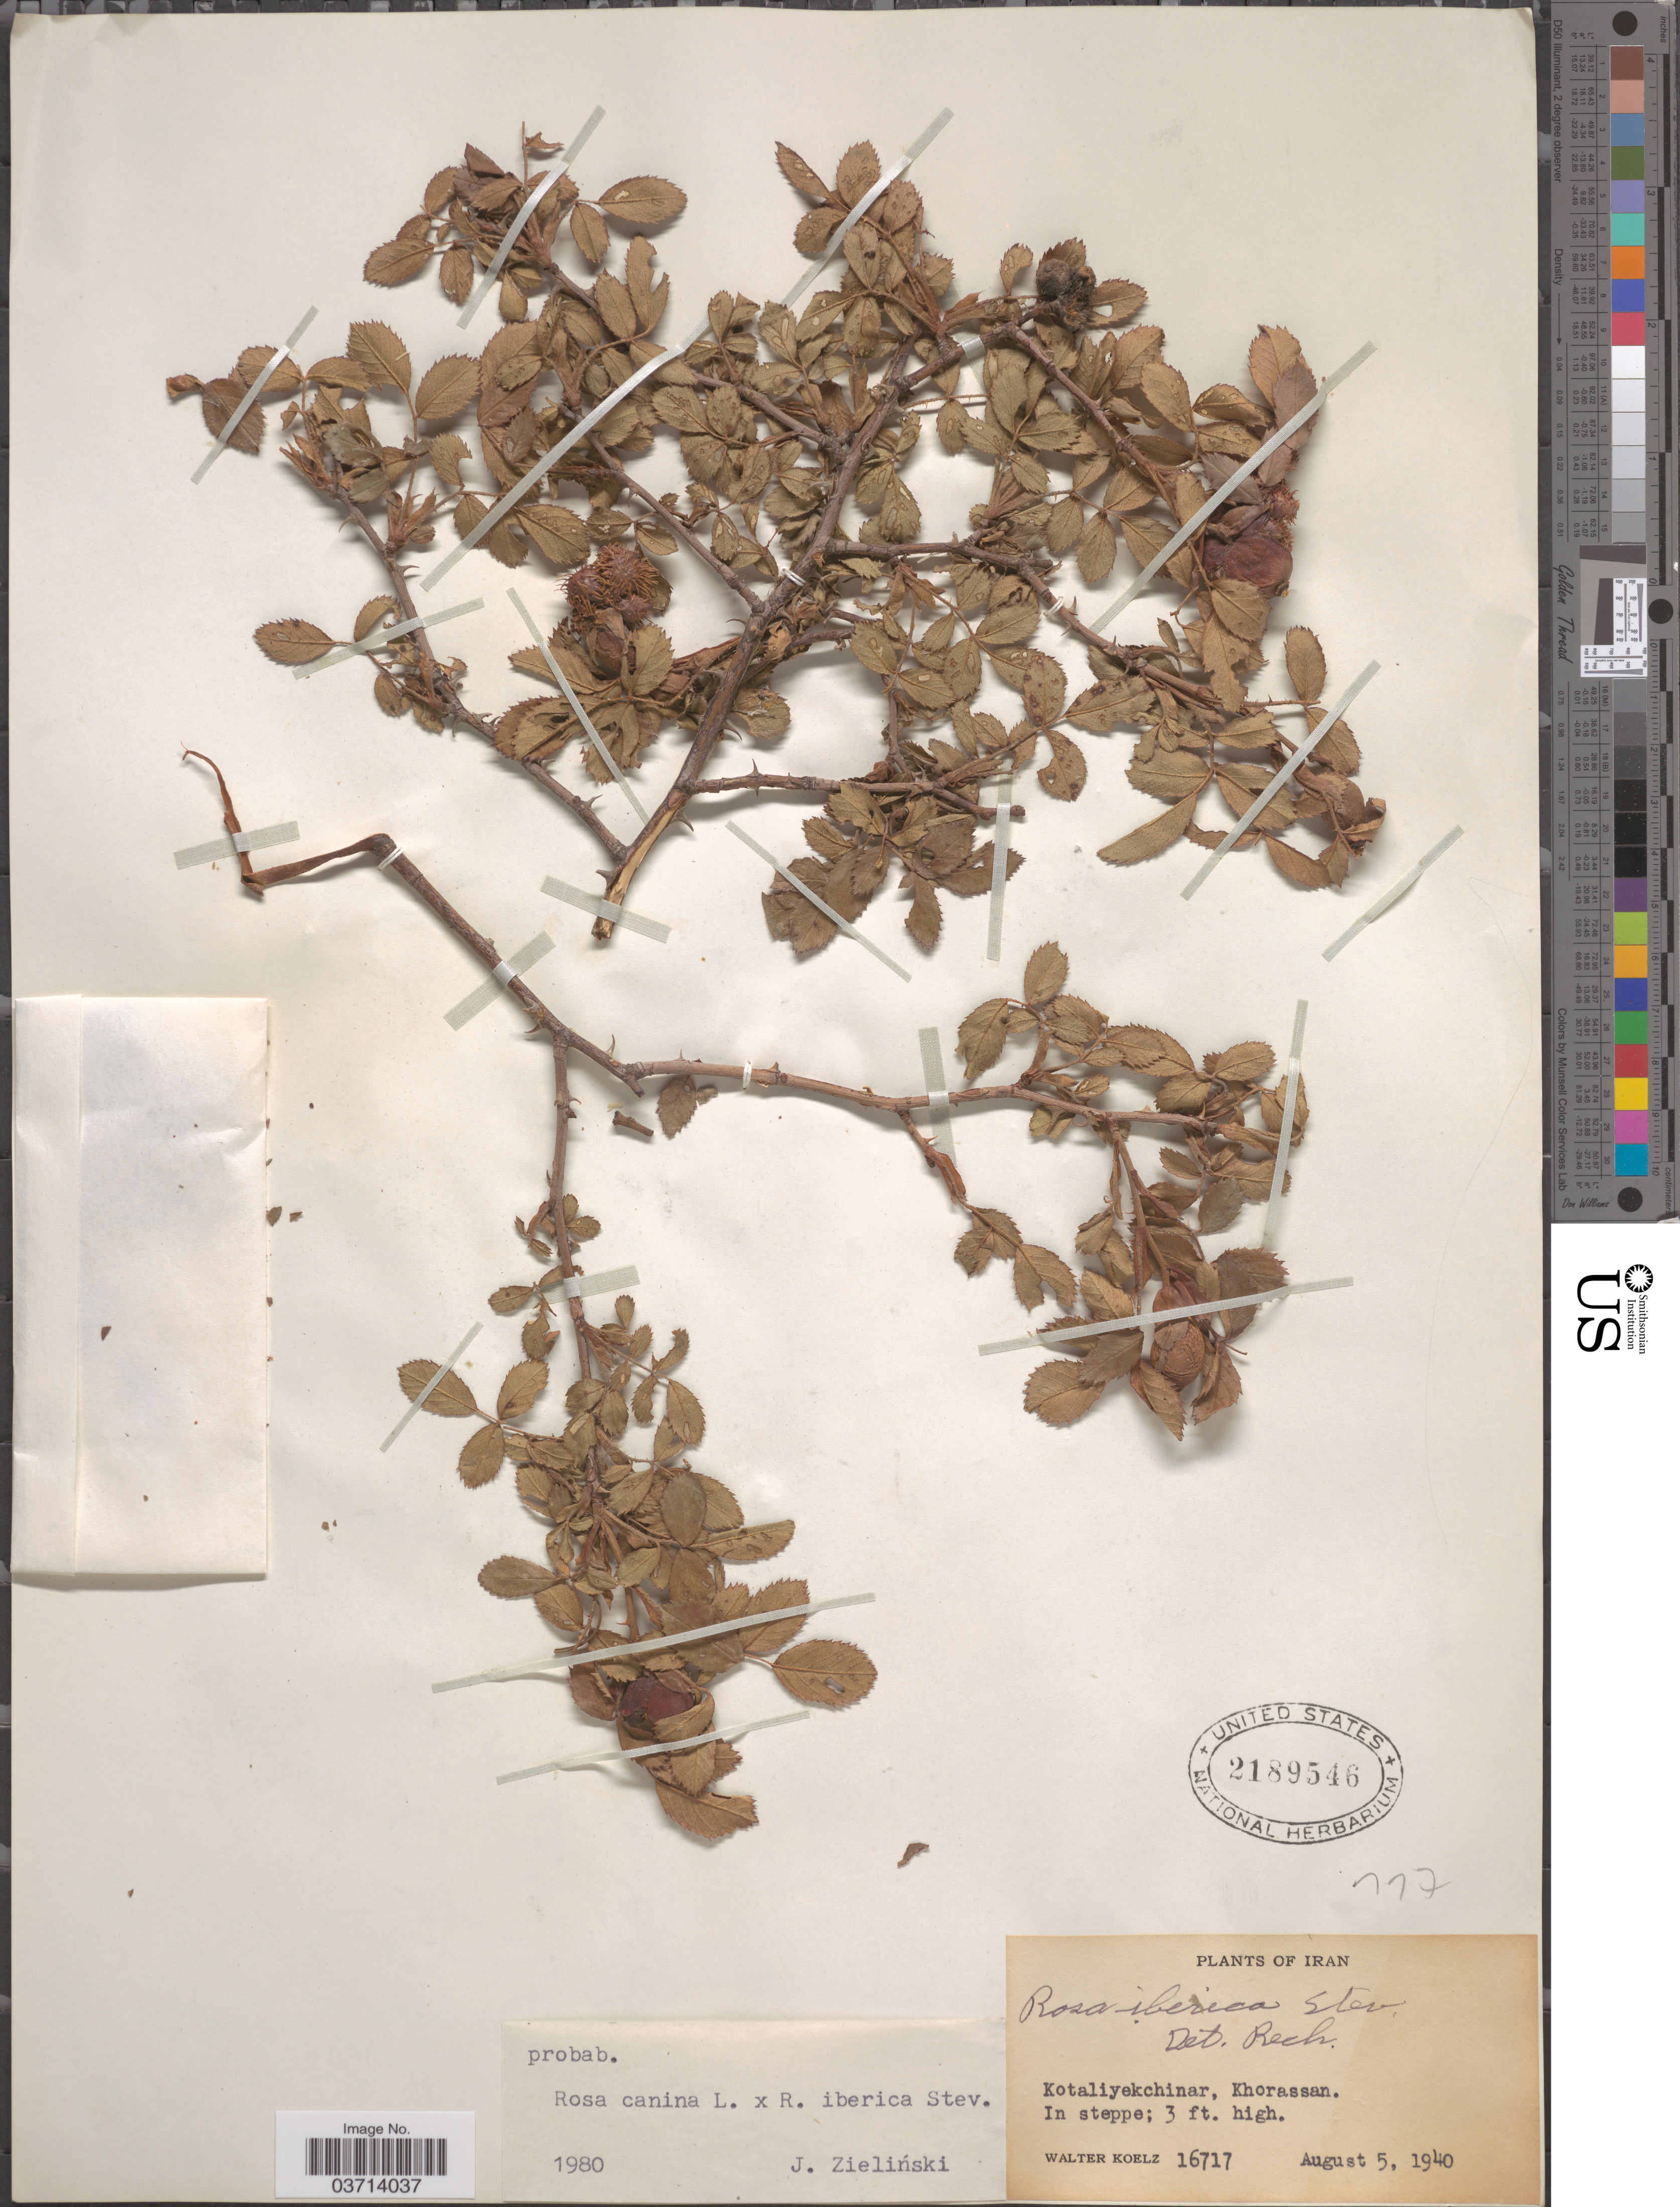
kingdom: Plantae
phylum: Tracheophyta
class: Magnoliopsida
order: Rosales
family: Rosaceae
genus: Rosa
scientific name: Rosa canina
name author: L.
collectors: W. N. Koelz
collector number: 16717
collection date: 1940-08-05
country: Iran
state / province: Khorasan [obsolete]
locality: Kotaliyekchinar, Khorassan.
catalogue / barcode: US 2189546